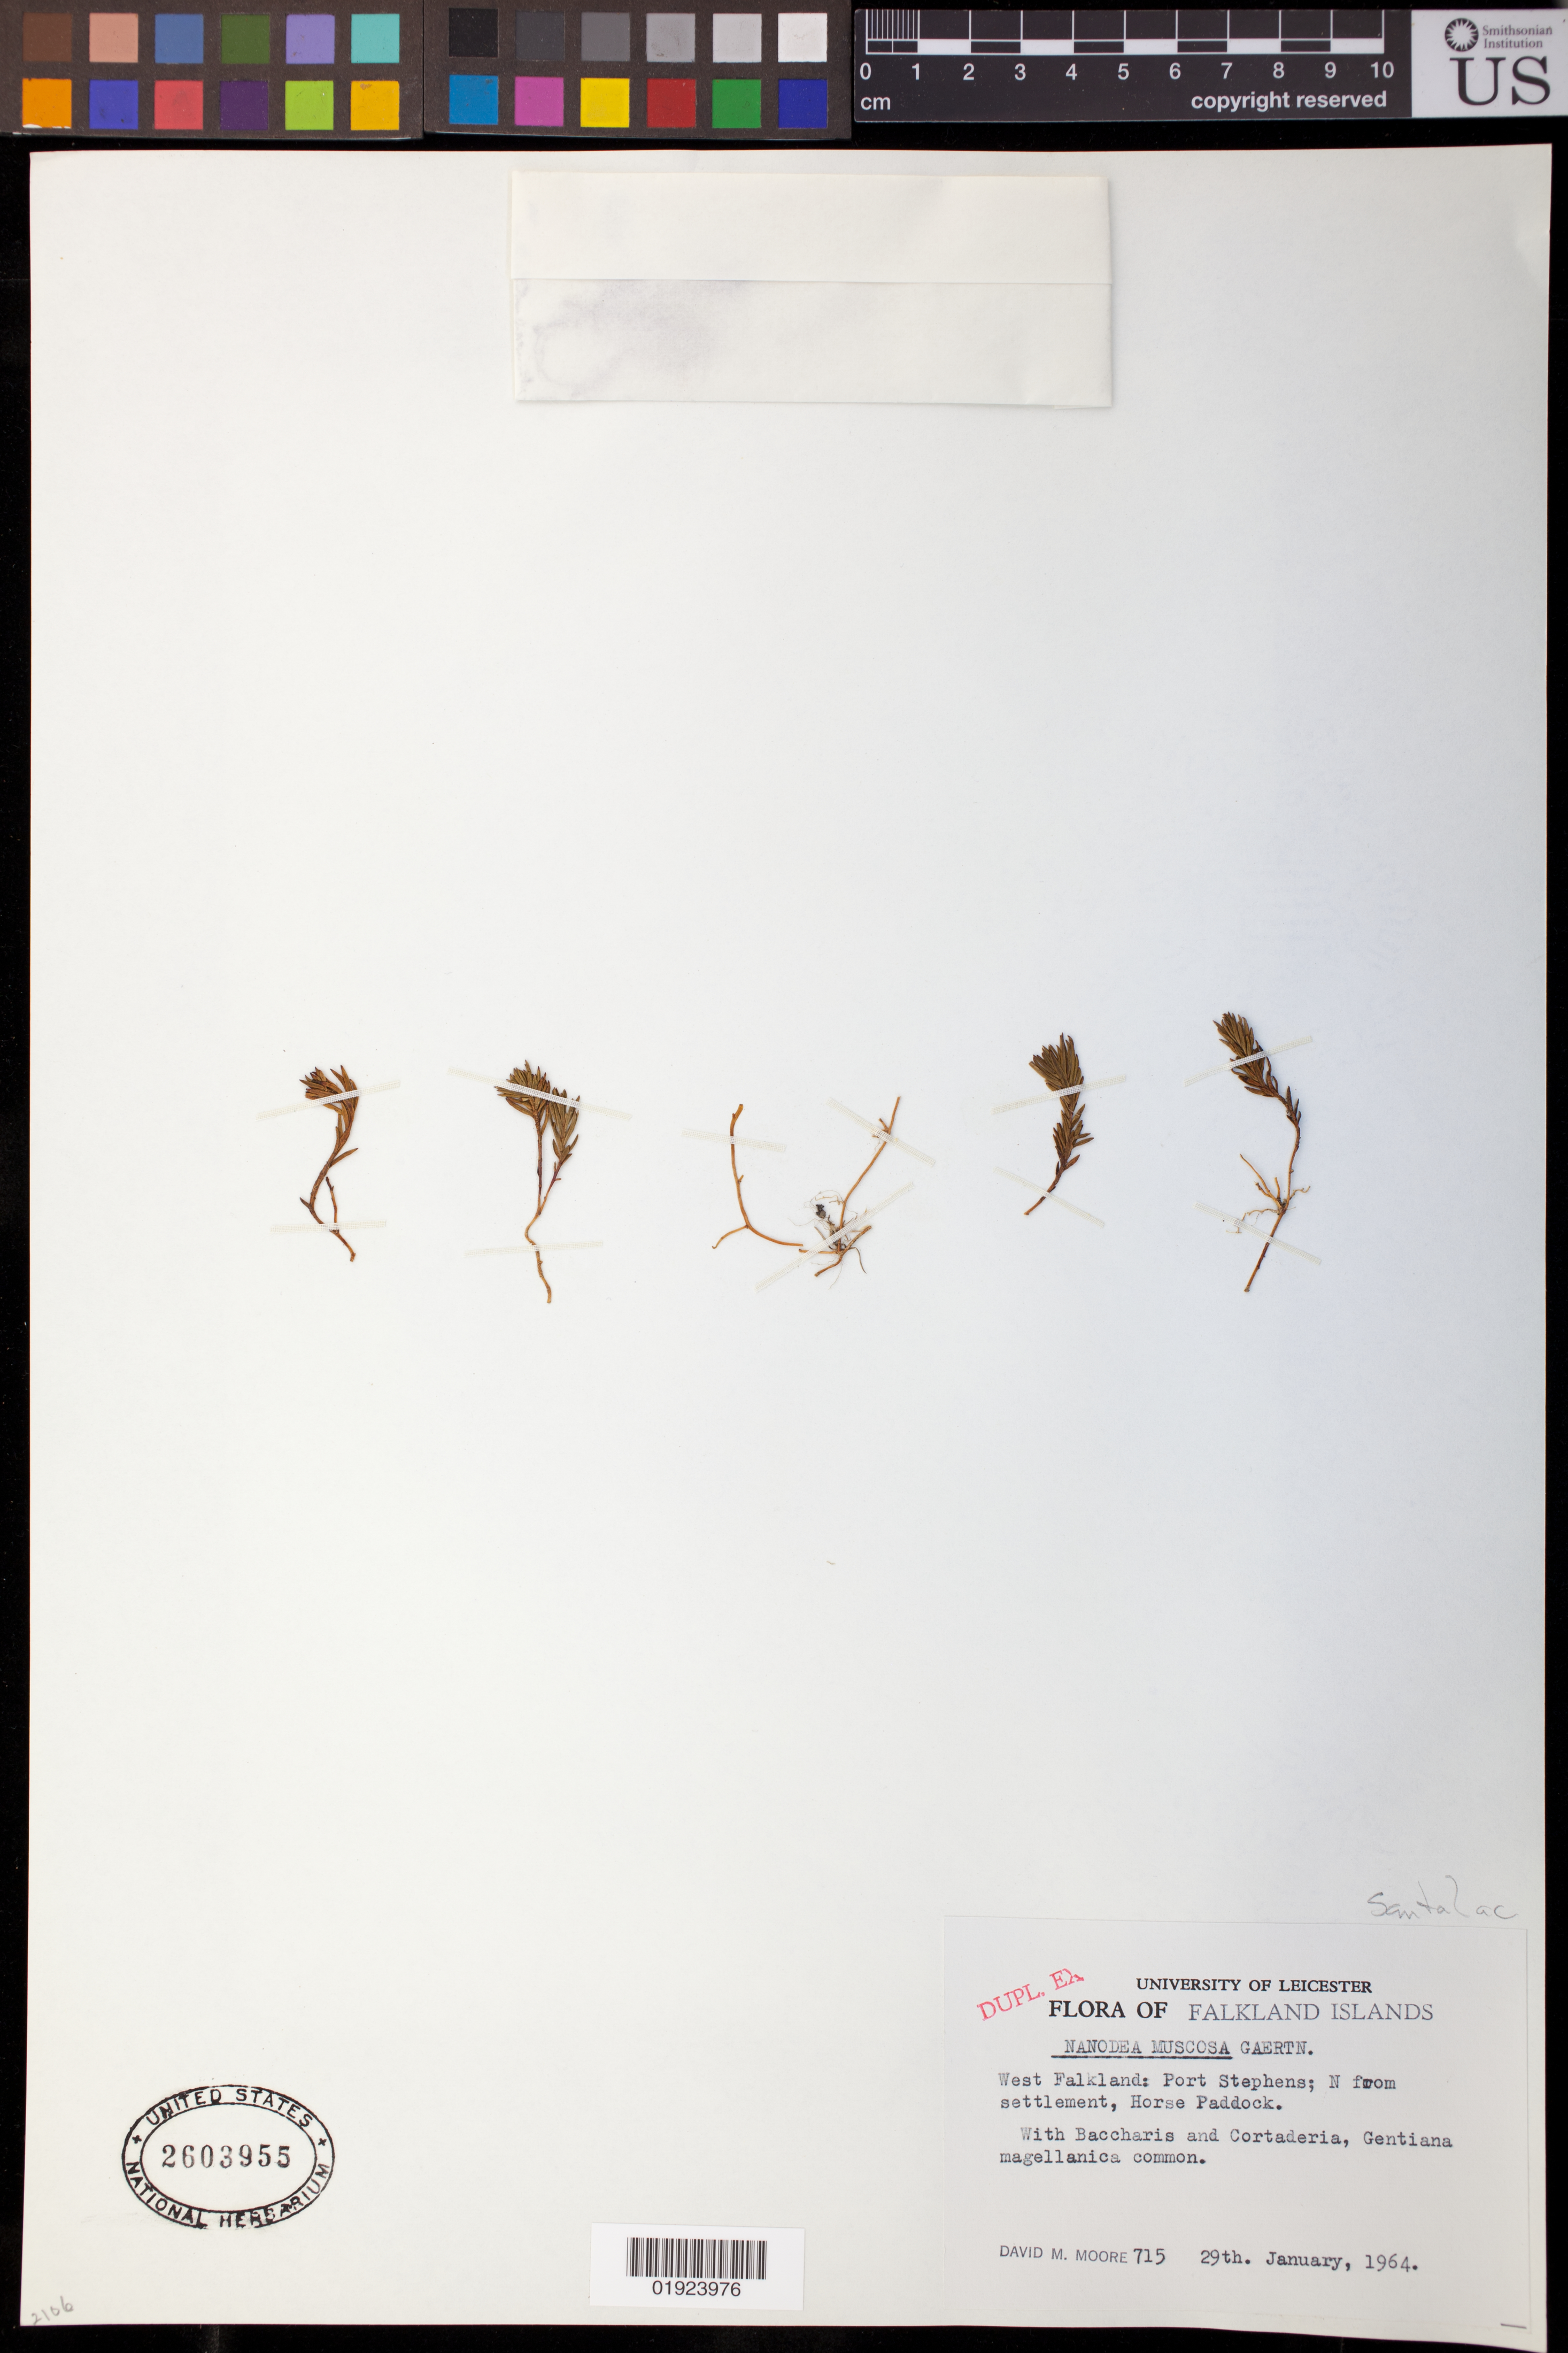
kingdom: Plantae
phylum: Tracheophyta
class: Magnoliopsida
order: Santalales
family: Nanodeaceae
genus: Nanodea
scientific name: Nanodea muscosa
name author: Banks ex C.F. Gaertn.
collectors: D. Moore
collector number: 715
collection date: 1964-01-29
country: Falkland Islands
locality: West Falkland: Port Stephens; N from settlement, Horse Paddock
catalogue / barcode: US 2603955